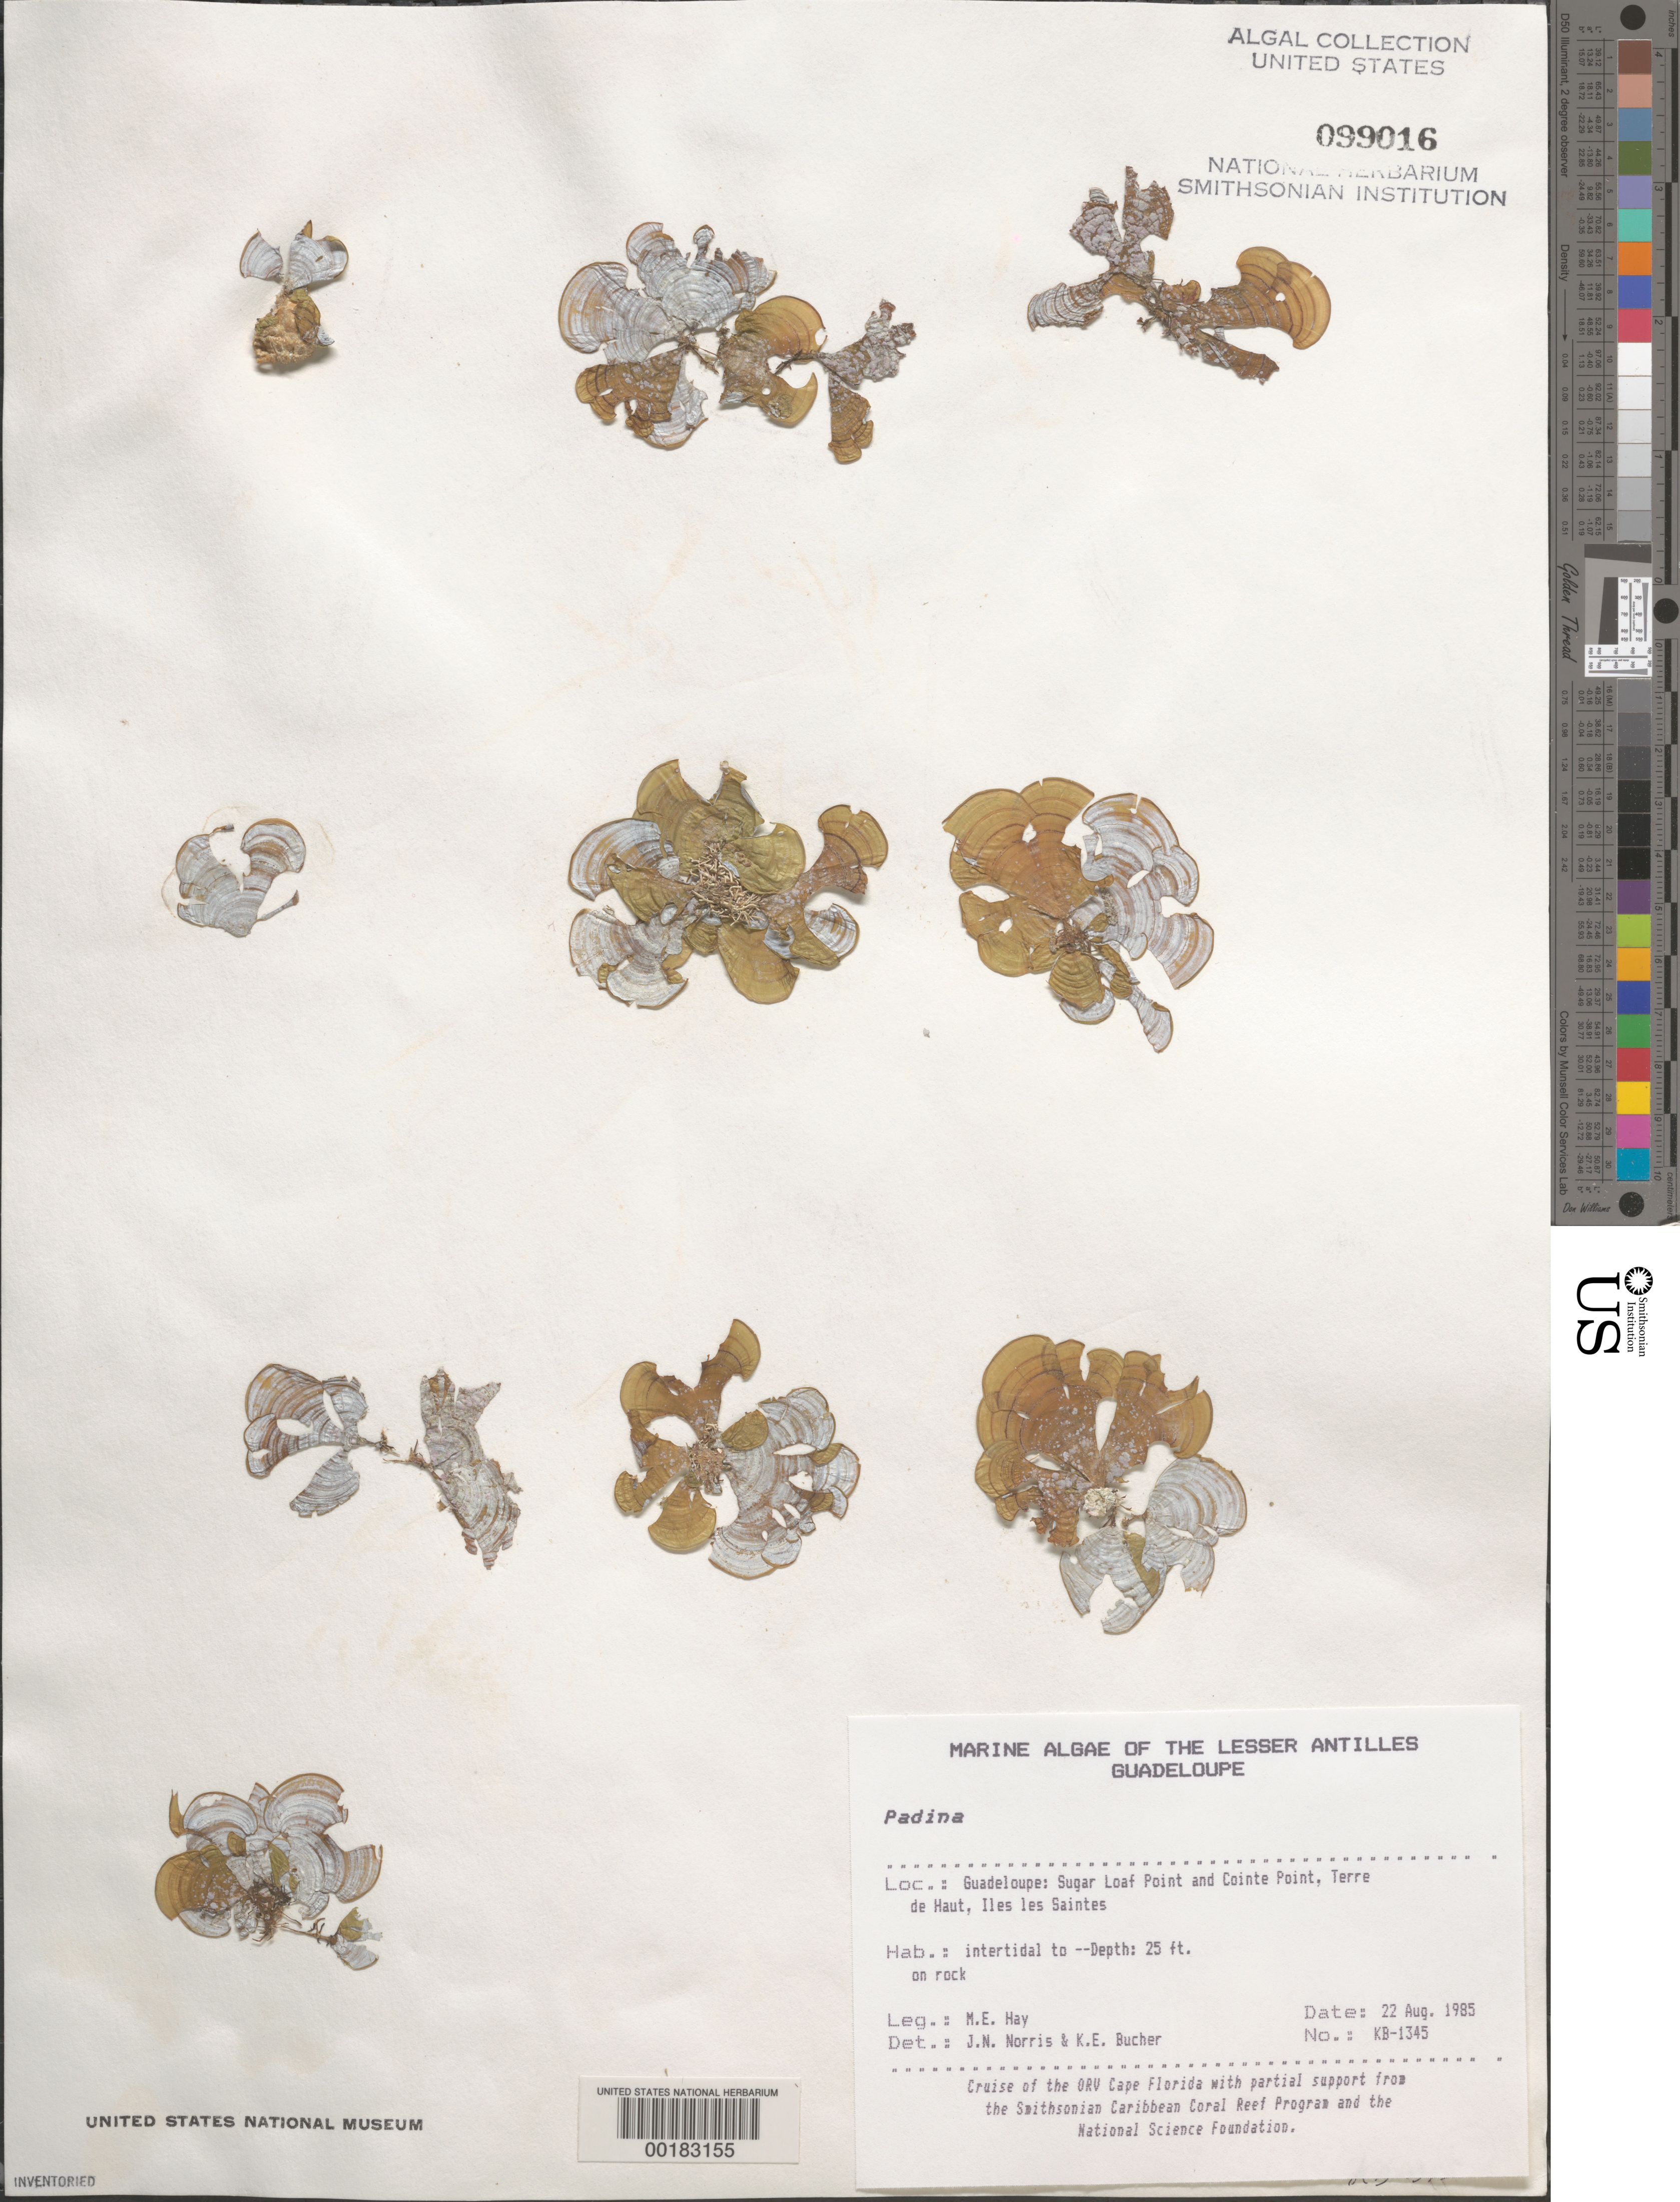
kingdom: Chromista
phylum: Ochrophyta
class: Phaeophyceae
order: Dictyotales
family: Dictyotaceae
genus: Padina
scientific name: Padina sp.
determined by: Norris, J. N.; Bucher, K. E.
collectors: M. E. Hay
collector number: KB-1345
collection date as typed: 22 Aug 1985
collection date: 1985-08-22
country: Guadeloupe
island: Terre de Haut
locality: Sugar Loaf Point and Cointe Point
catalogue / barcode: US 99016